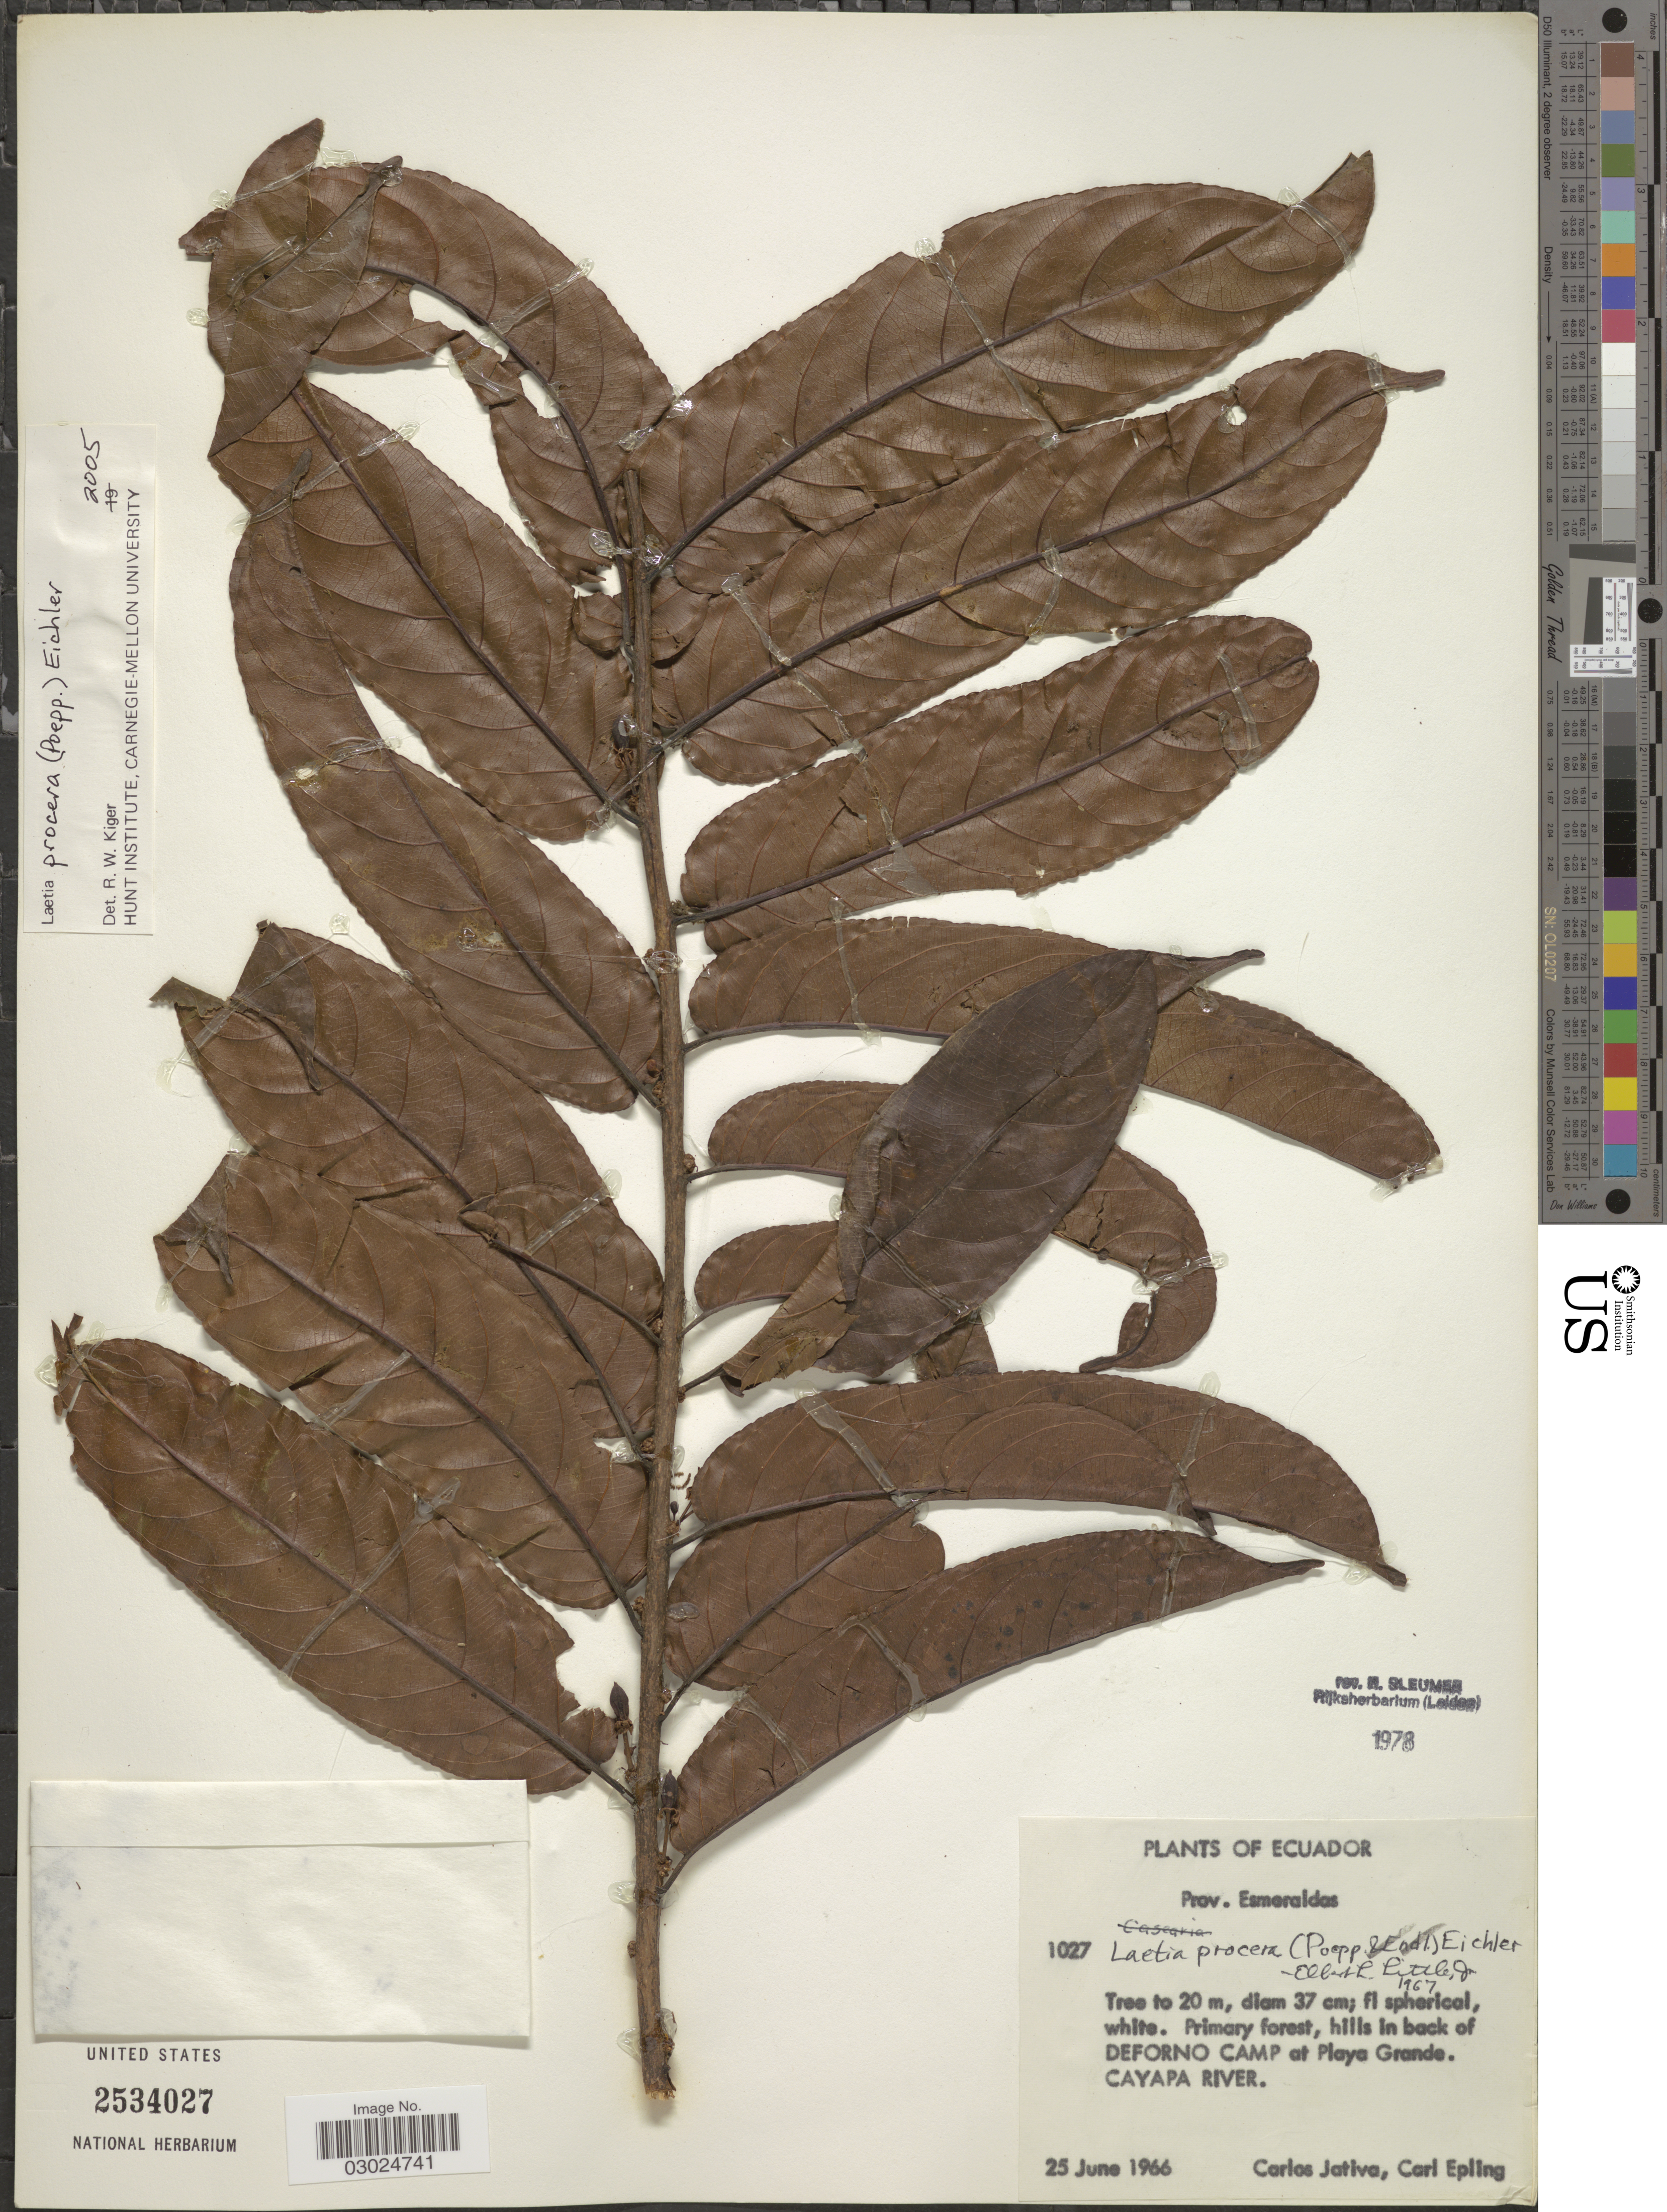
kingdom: Plantae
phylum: Tracheophyta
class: Magnoliopsida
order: Malpighiales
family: Salicaceae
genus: Laetia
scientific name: Laetia procera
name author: (Poepp.) Eichler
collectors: C. D. Játiva & C. C. Epling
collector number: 1027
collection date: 1966-06-25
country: Ecuador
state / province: Esmeraldas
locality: Hills in back of Deforno Camp at Playa Grande, Cayapa River.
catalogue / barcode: US 2534027